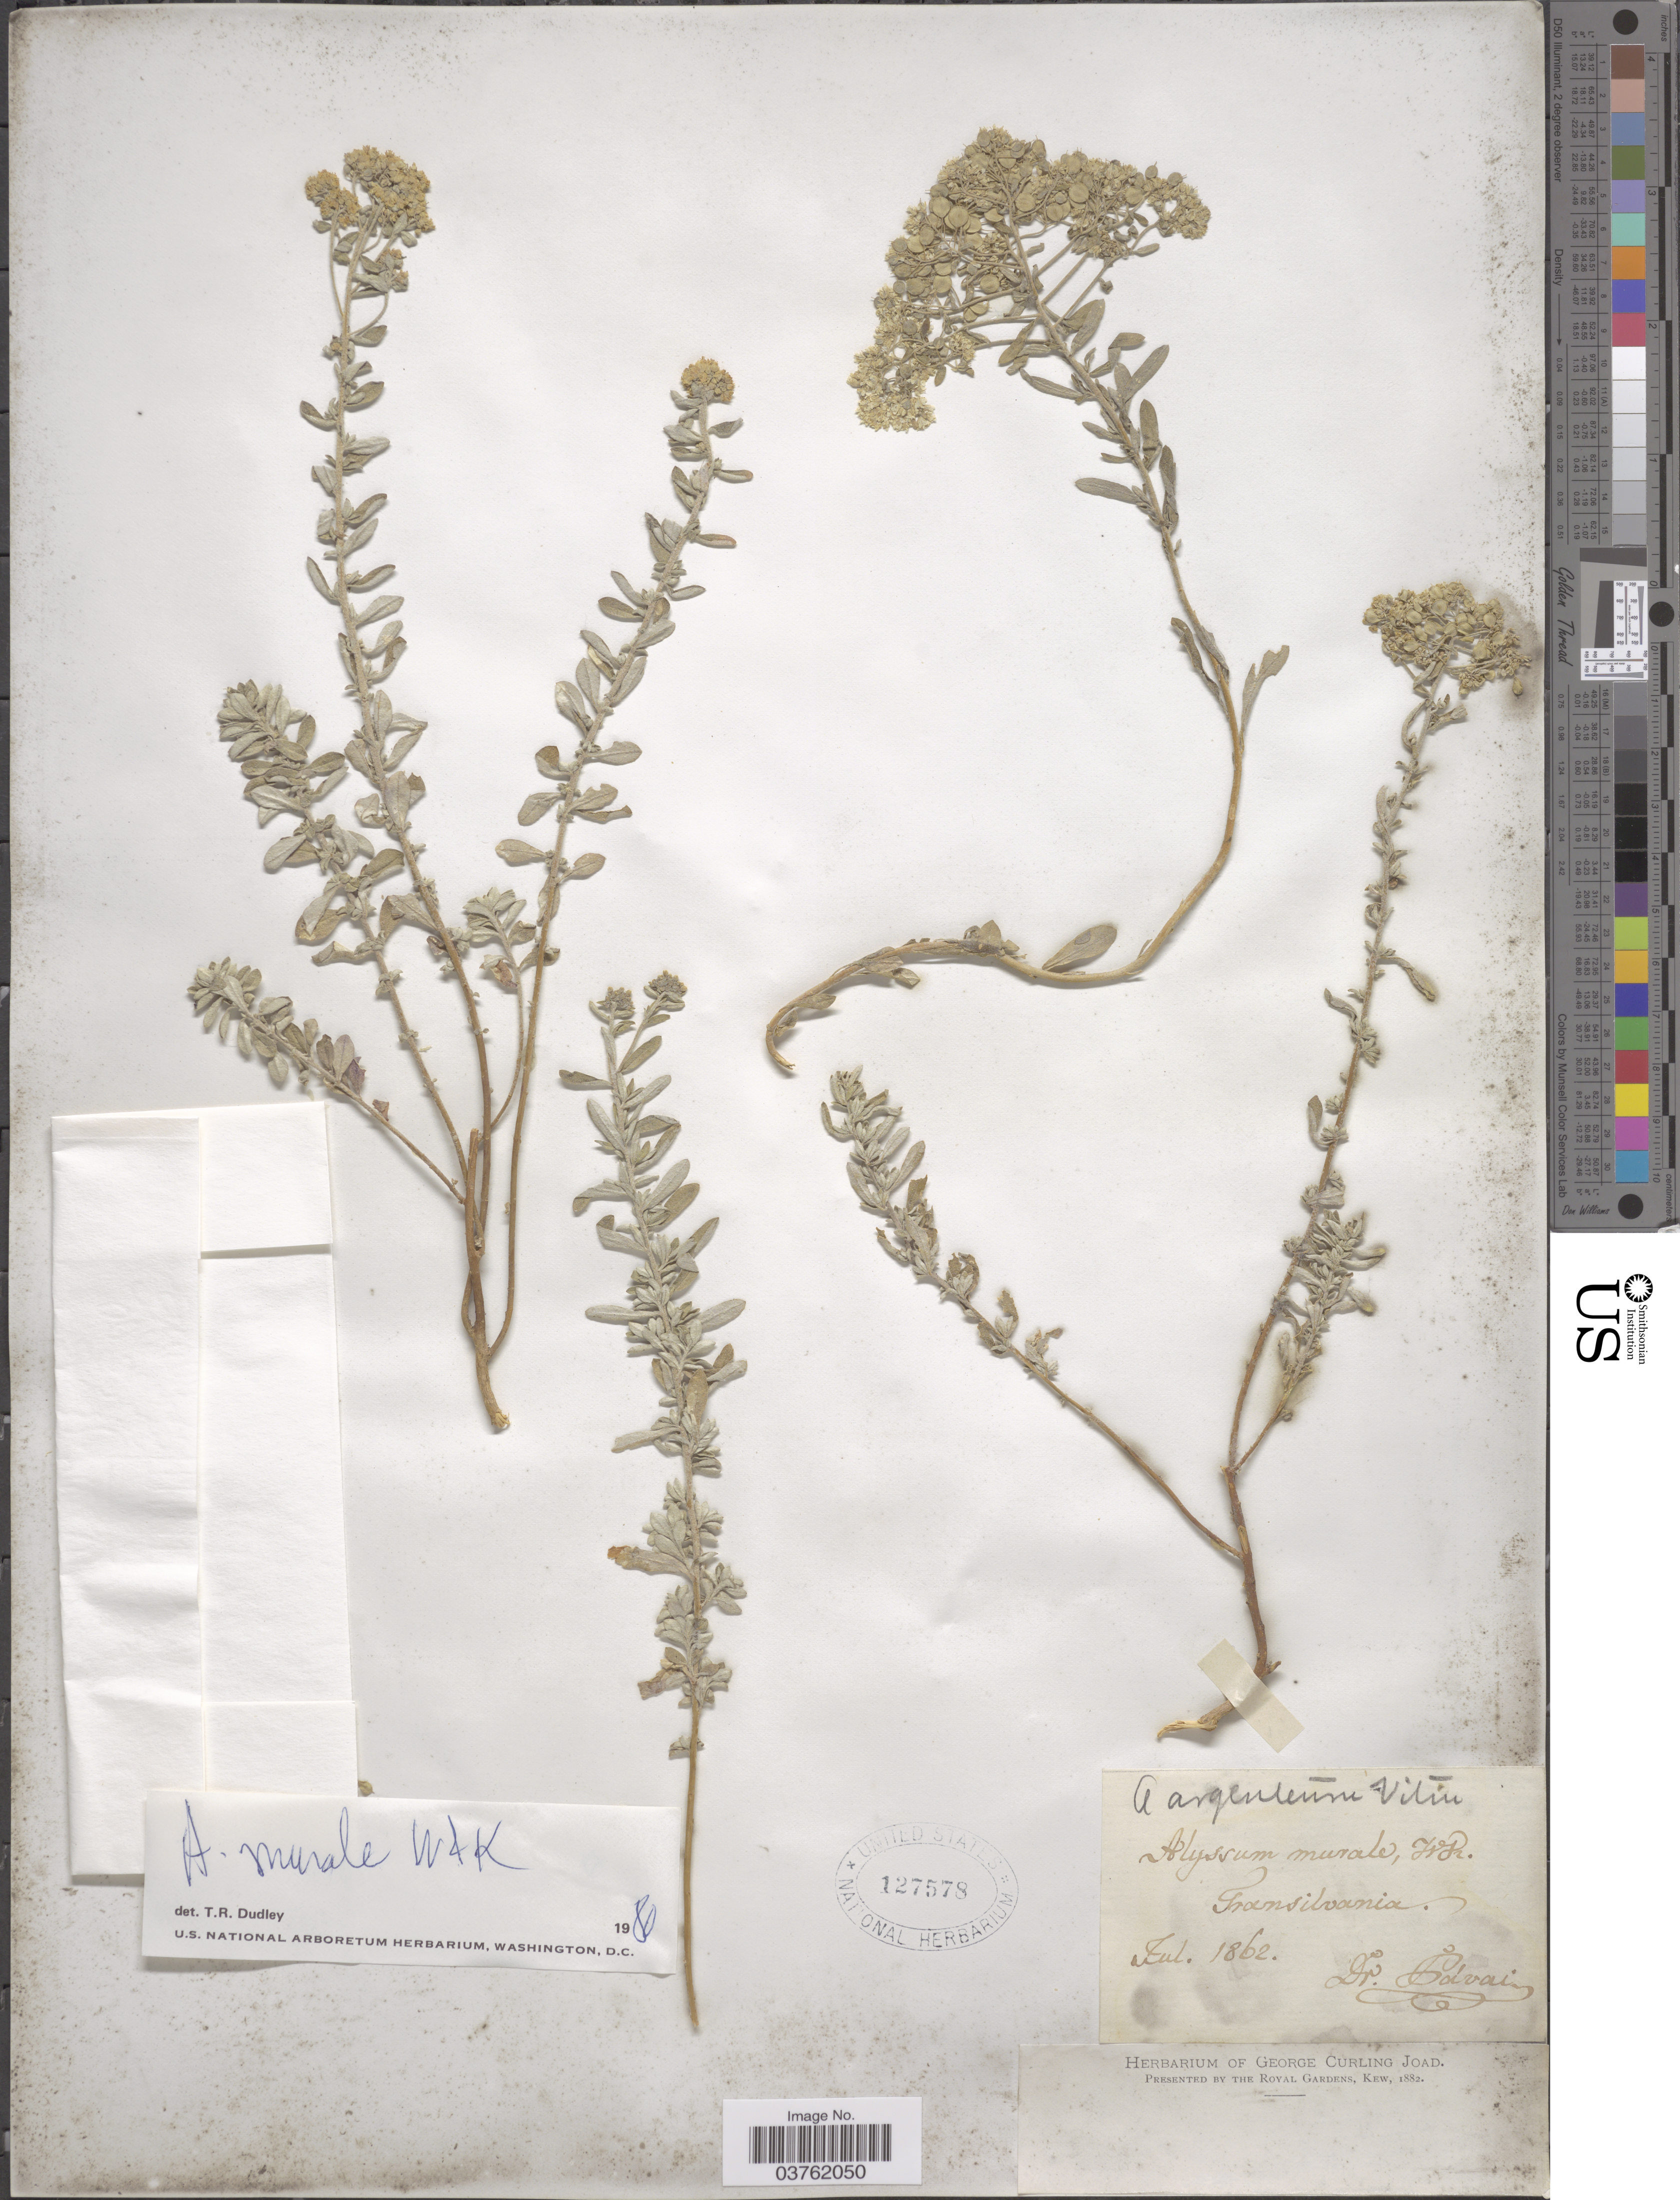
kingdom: Plantae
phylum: Tracheophyta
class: Magnoliopsida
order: Brassicales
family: Brassicaceae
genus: Alyssum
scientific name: Alyssum murale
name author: Waldst. & Kit.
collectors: Pavai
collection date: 1862-07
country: Romania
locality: Transilvania.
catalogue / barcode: US 127578